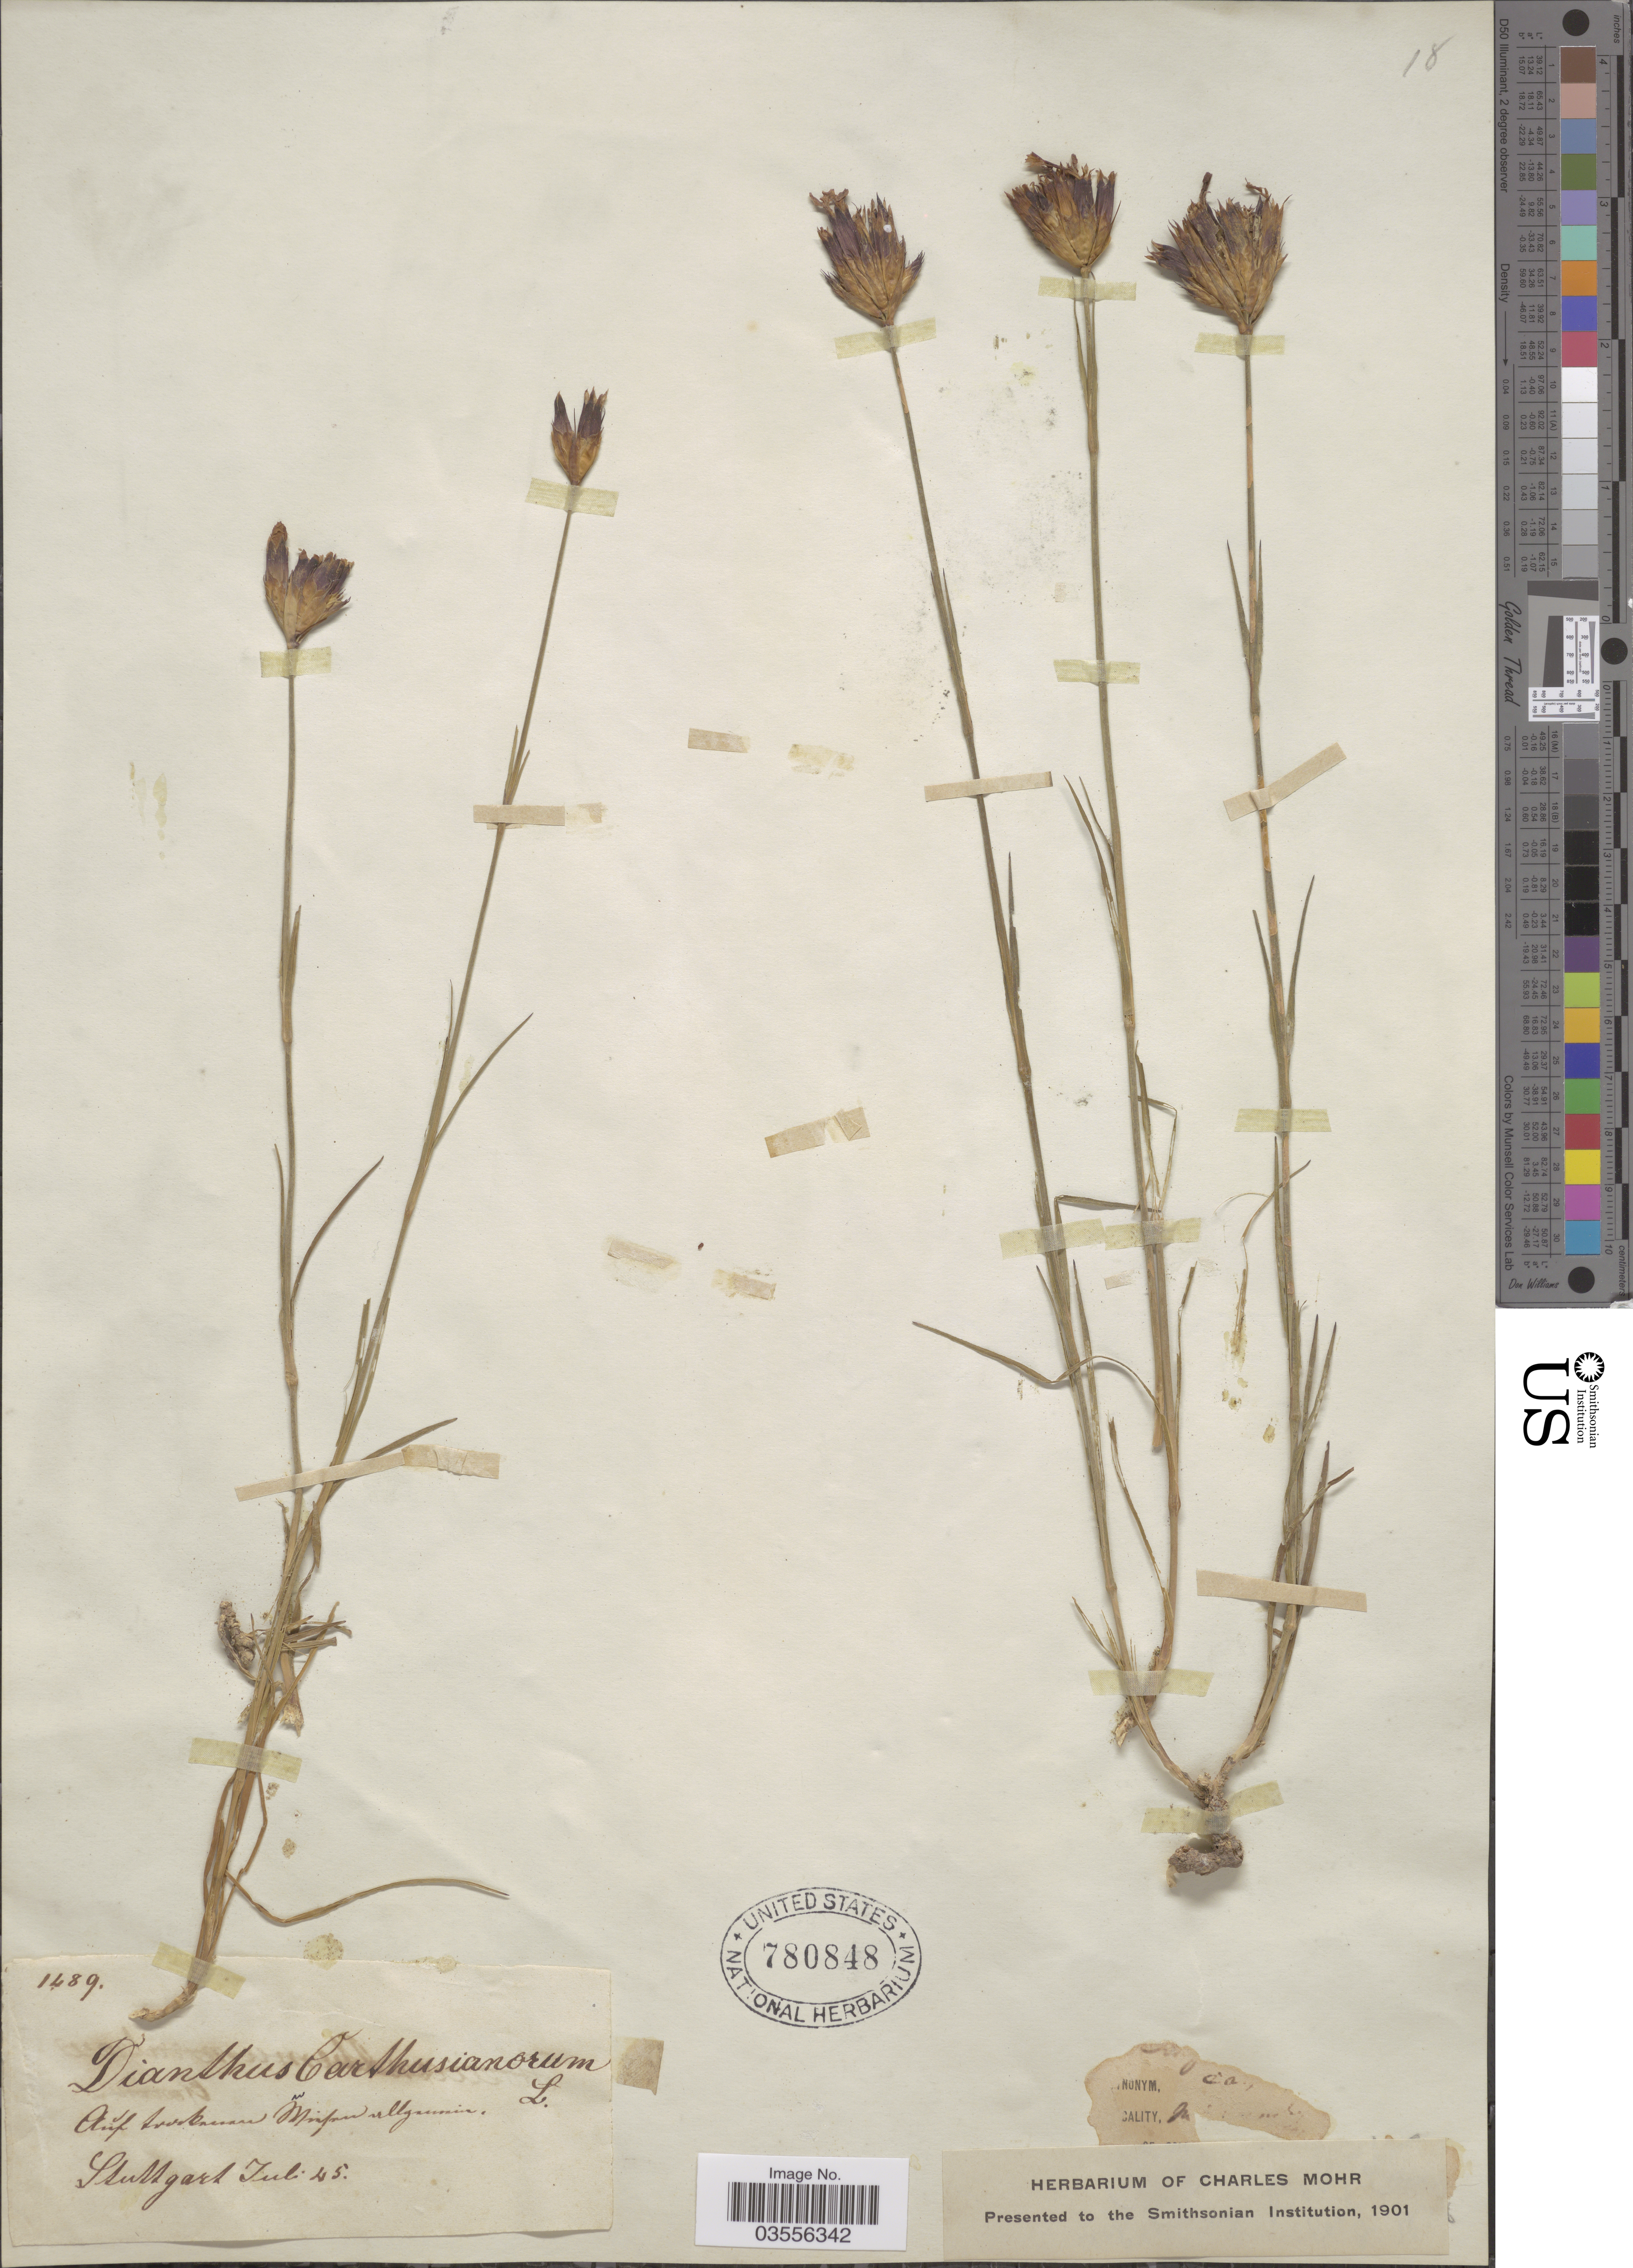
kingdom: Plantae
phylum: Tracheophyta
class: Magnoliopsida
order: Caryophyllales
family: Caryophyllaceae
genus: Dianthus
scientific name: Dianthus carthusianorum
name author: L.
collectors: Tuli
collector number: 1489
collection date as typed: Transcribed d/m/y: /7/45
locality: Auf [illegible text].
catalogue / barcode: US 780848